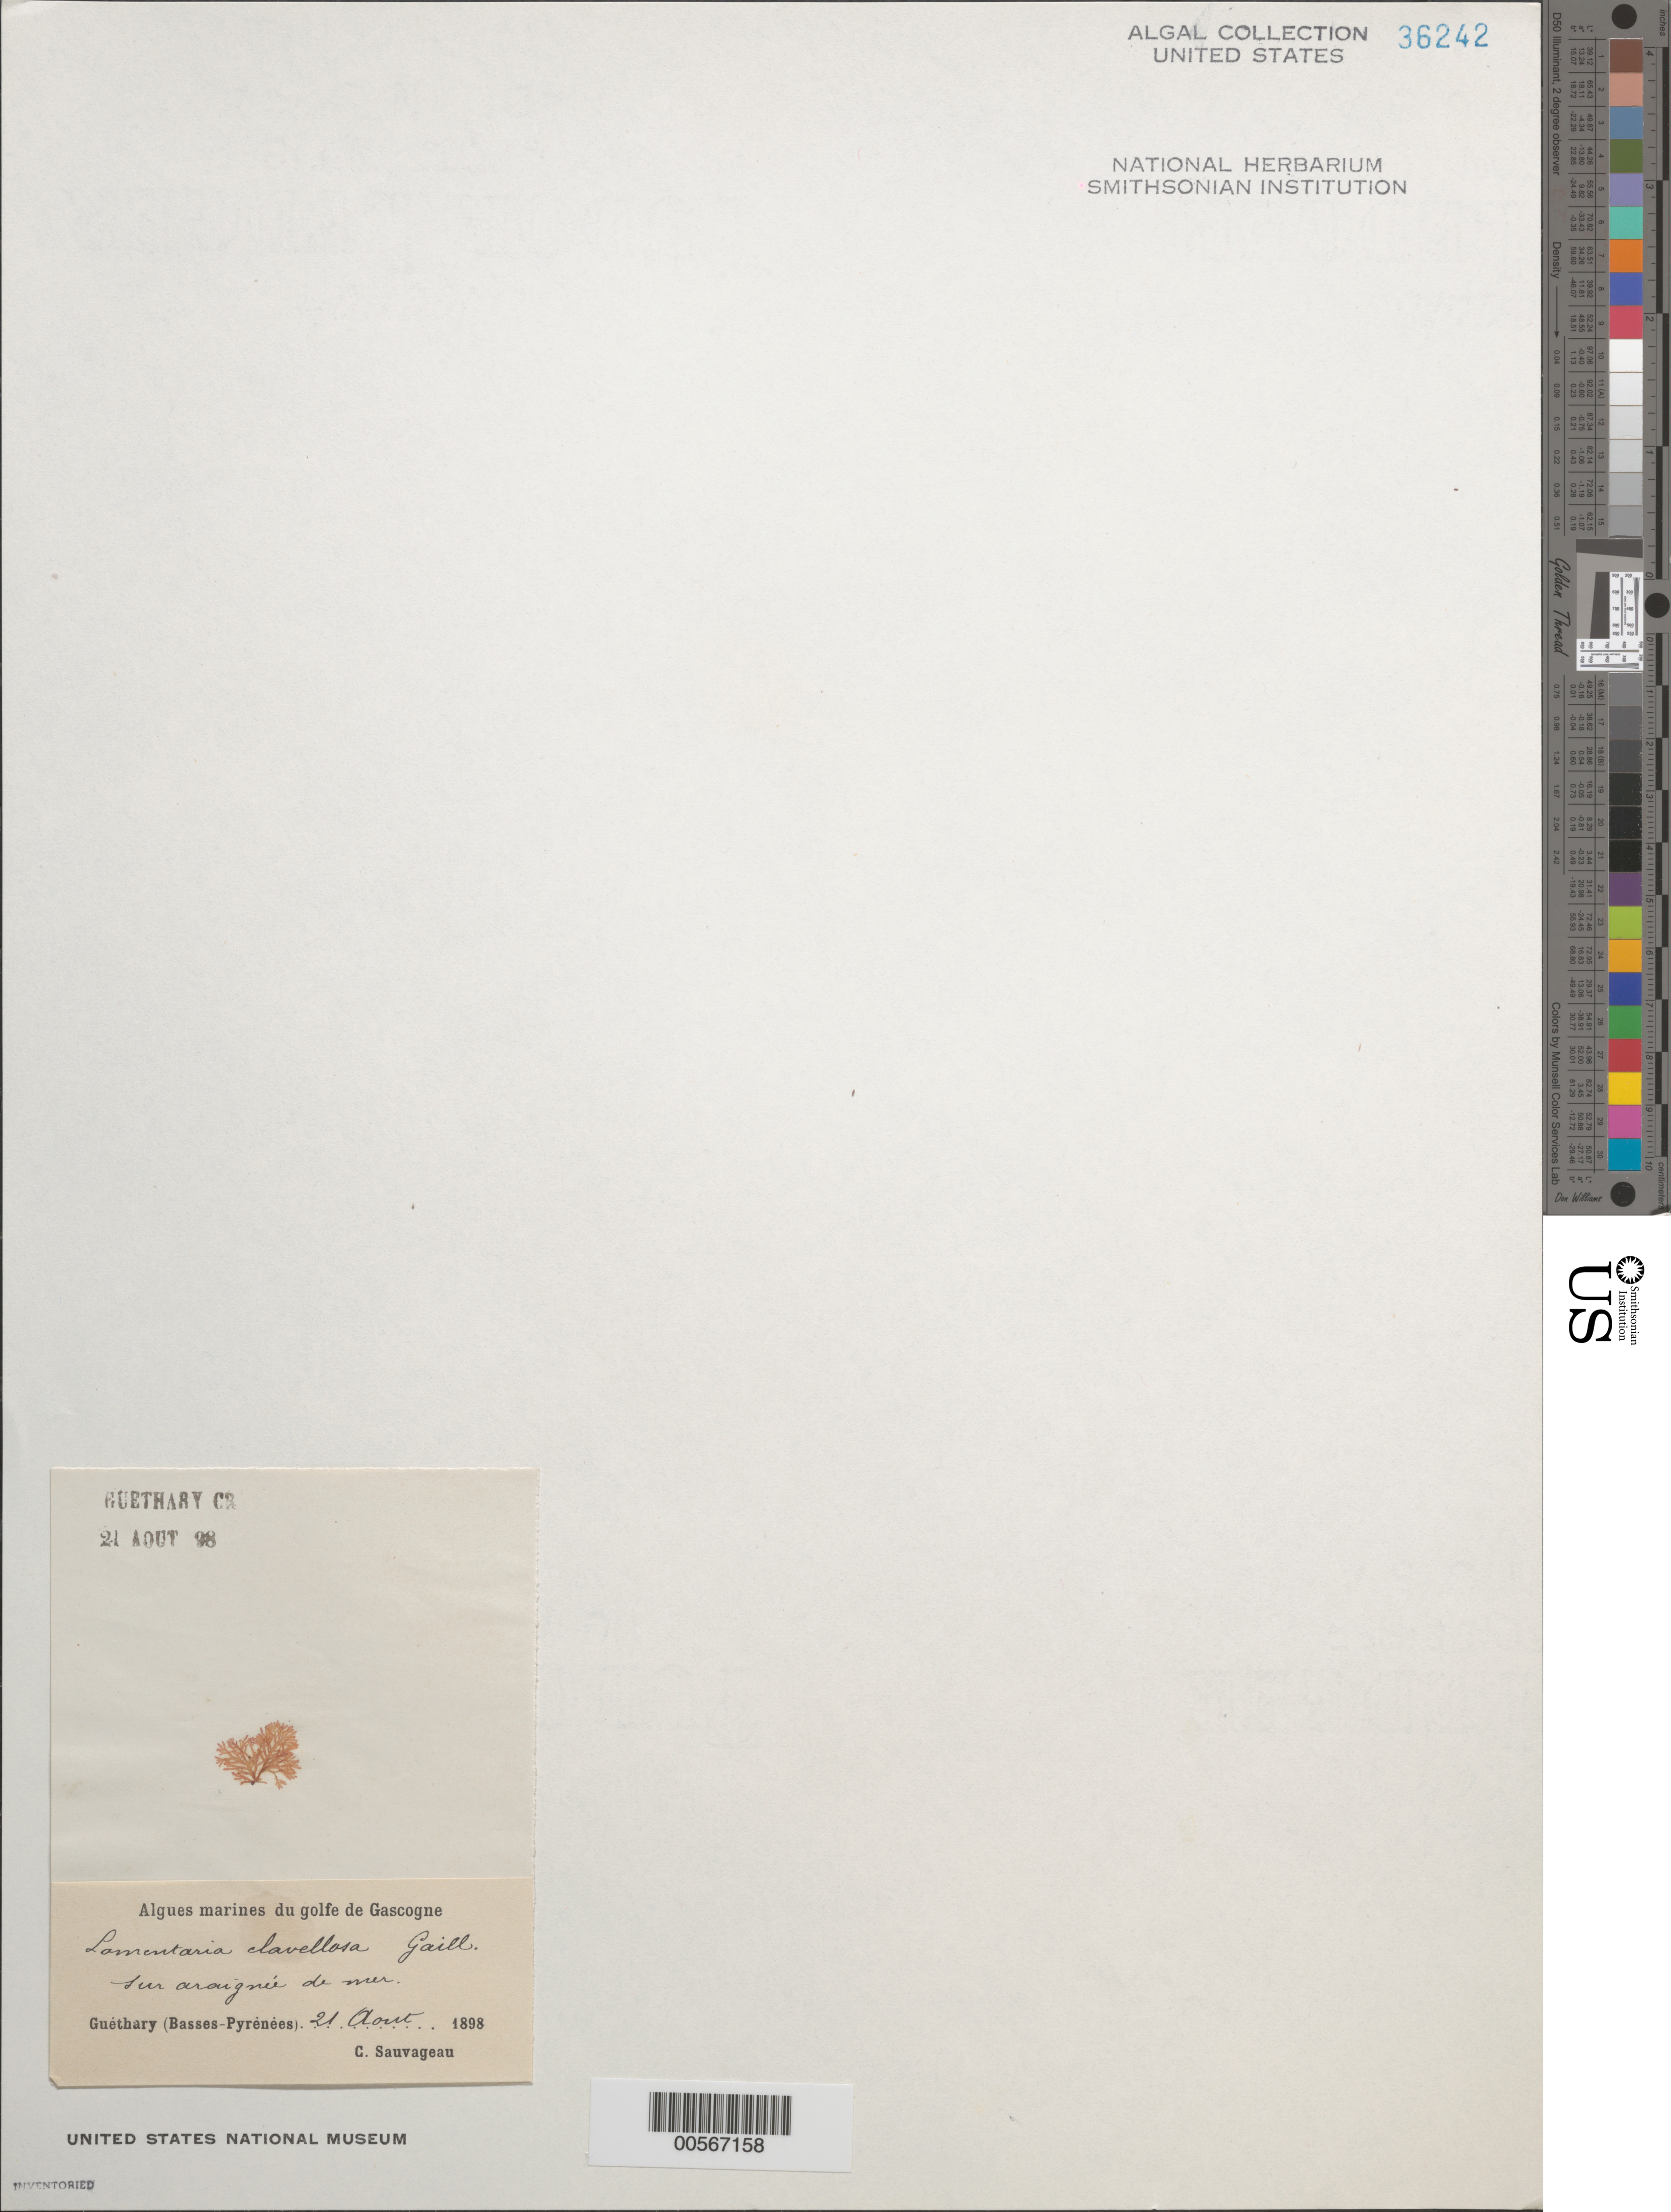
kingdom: Plantae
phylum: Rhodophyta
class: Florideophyceae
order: Rhodymeniales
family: Lomentariaceae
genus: Lomentaria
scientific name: Lomentaria clavellosa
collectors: C. F. Sauvageau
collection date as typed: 21 Aug 1898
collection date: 1898-08-21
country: France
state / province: Nouvelle-Aquitaine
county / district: Pyrénées-Atlantiques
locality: Guethary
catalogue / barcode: US 36242